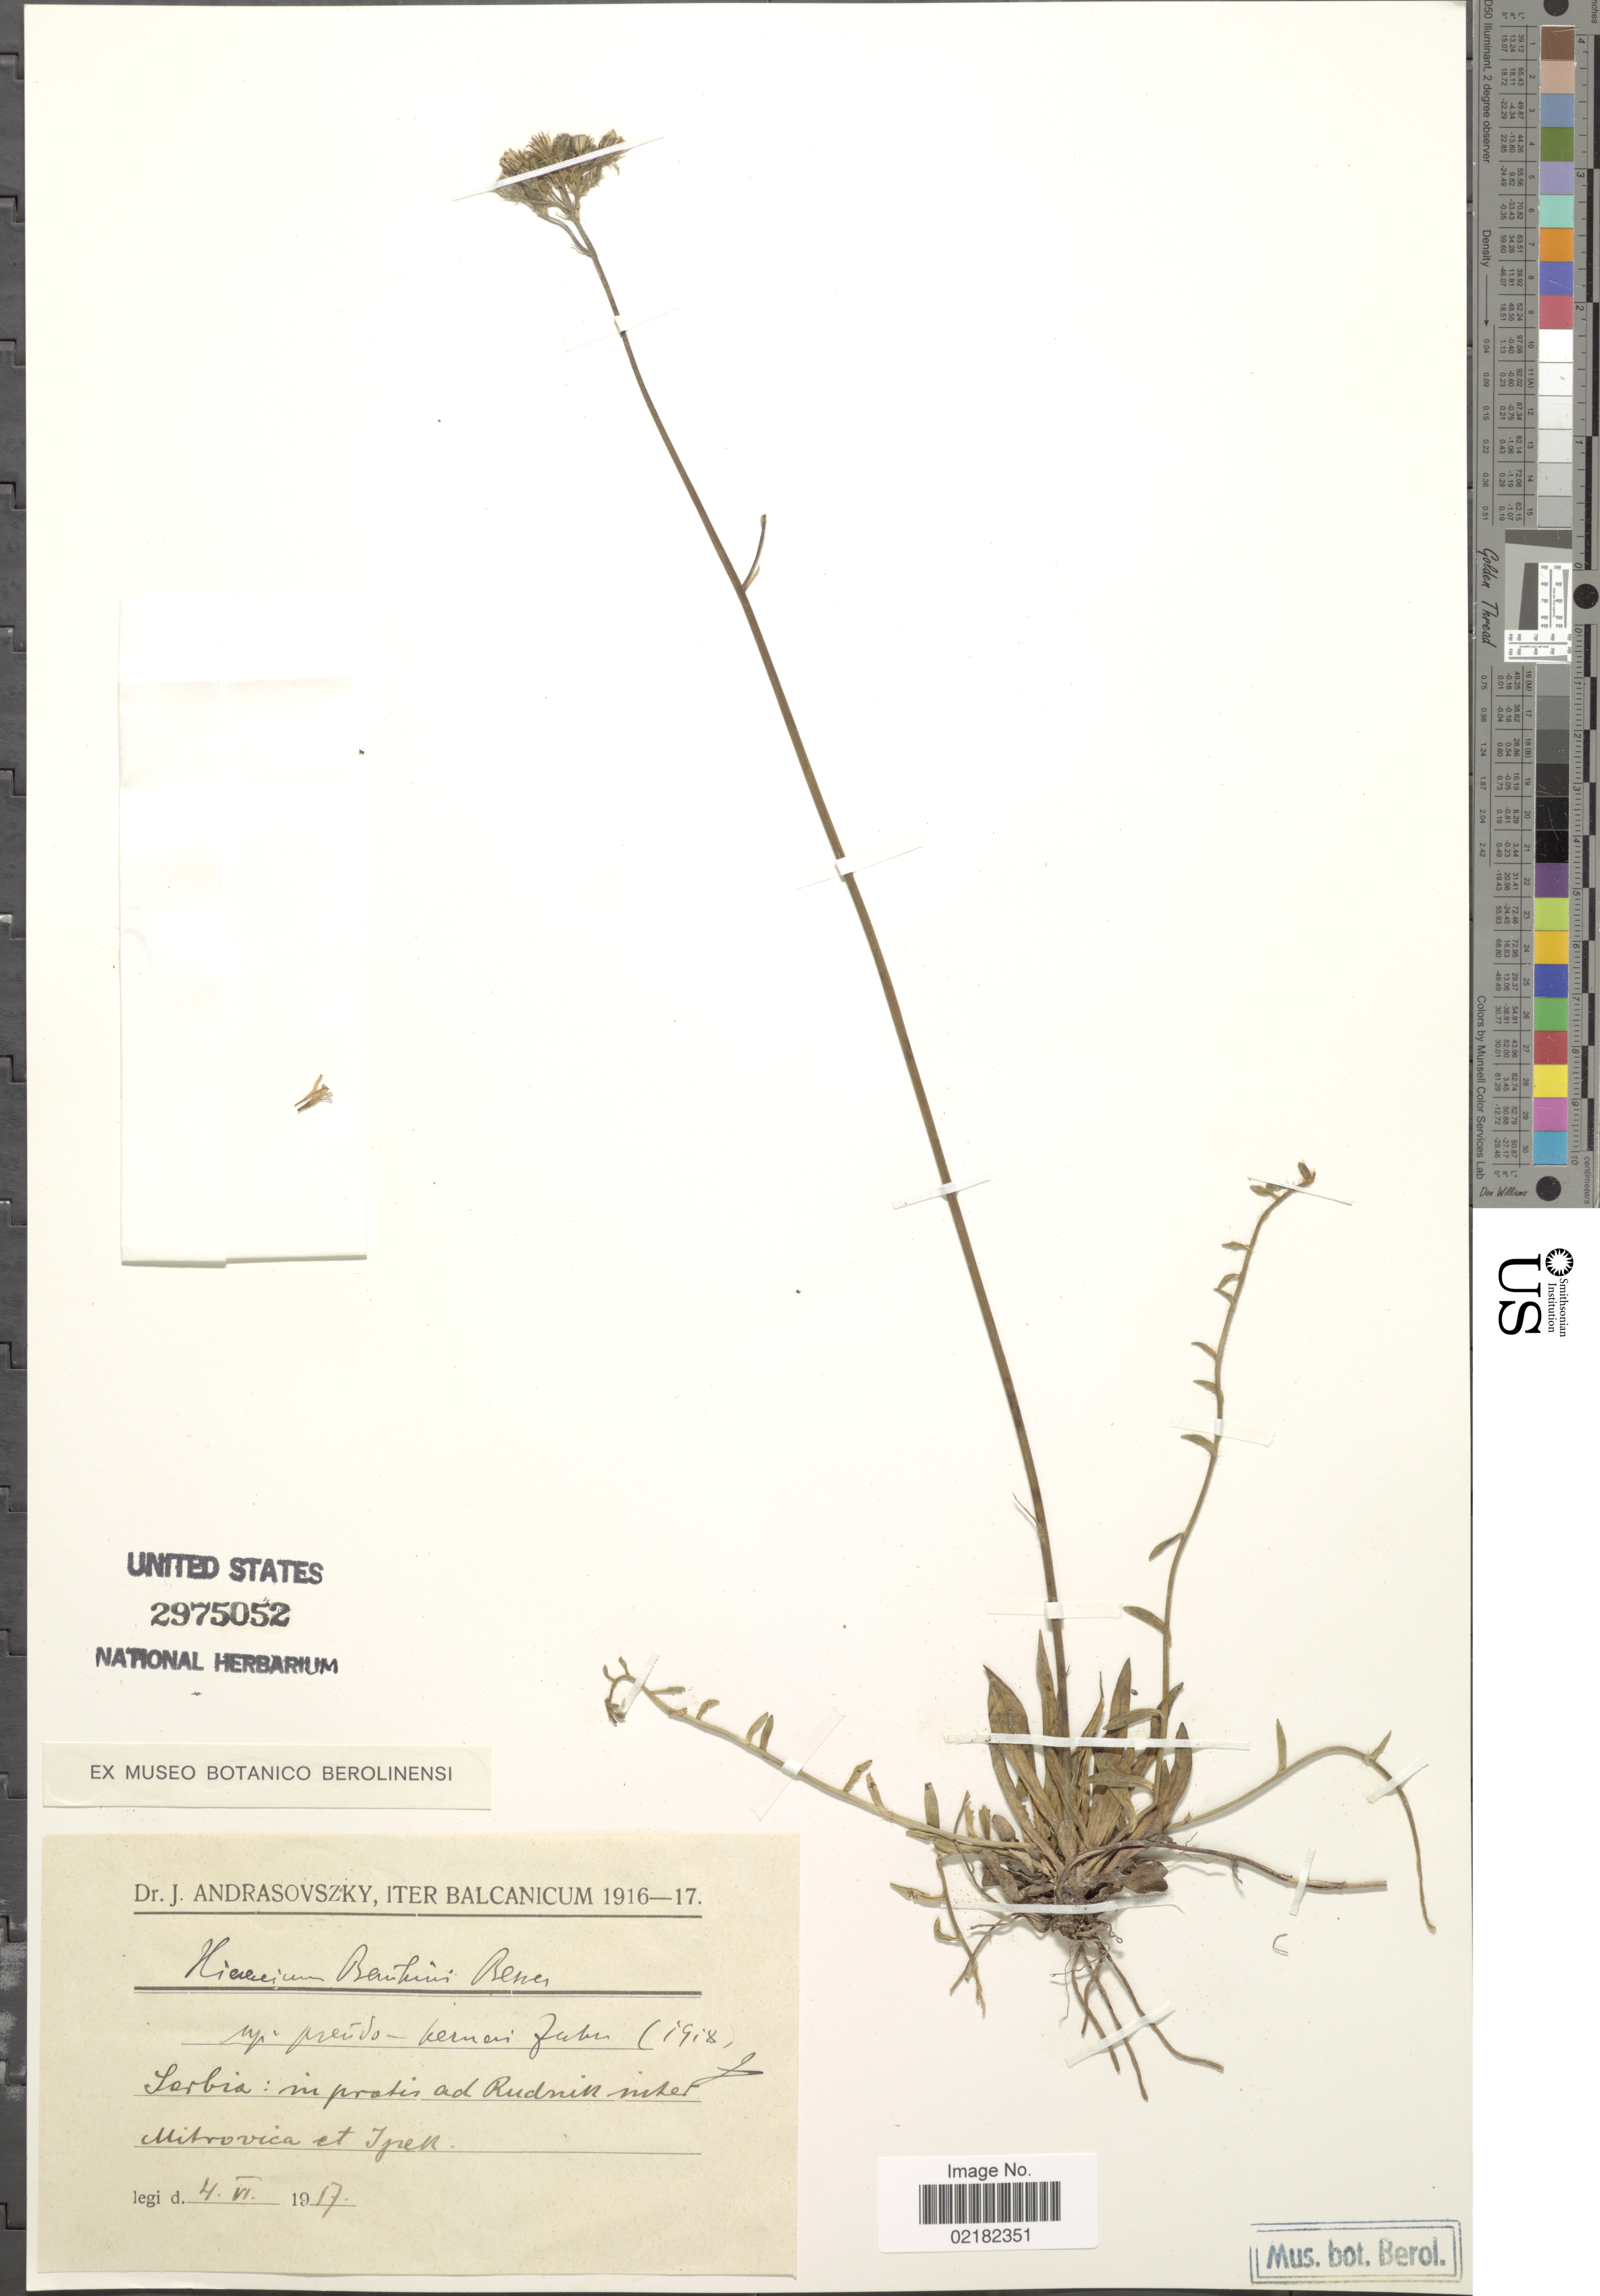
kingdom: Plantae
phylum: Tracheophyta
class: Magnoliopsida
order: Asterales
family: Asteraceae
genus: Hieracium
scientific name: Hieracium bauhini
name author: Schult.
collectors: J. Andrasovszky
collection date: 1917-06-04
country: Kosovo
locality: Iter Balcanicum, in pratis ad Rudnik inlet Mitrovica et Spek. [interpreted]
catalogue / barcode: US 2975052